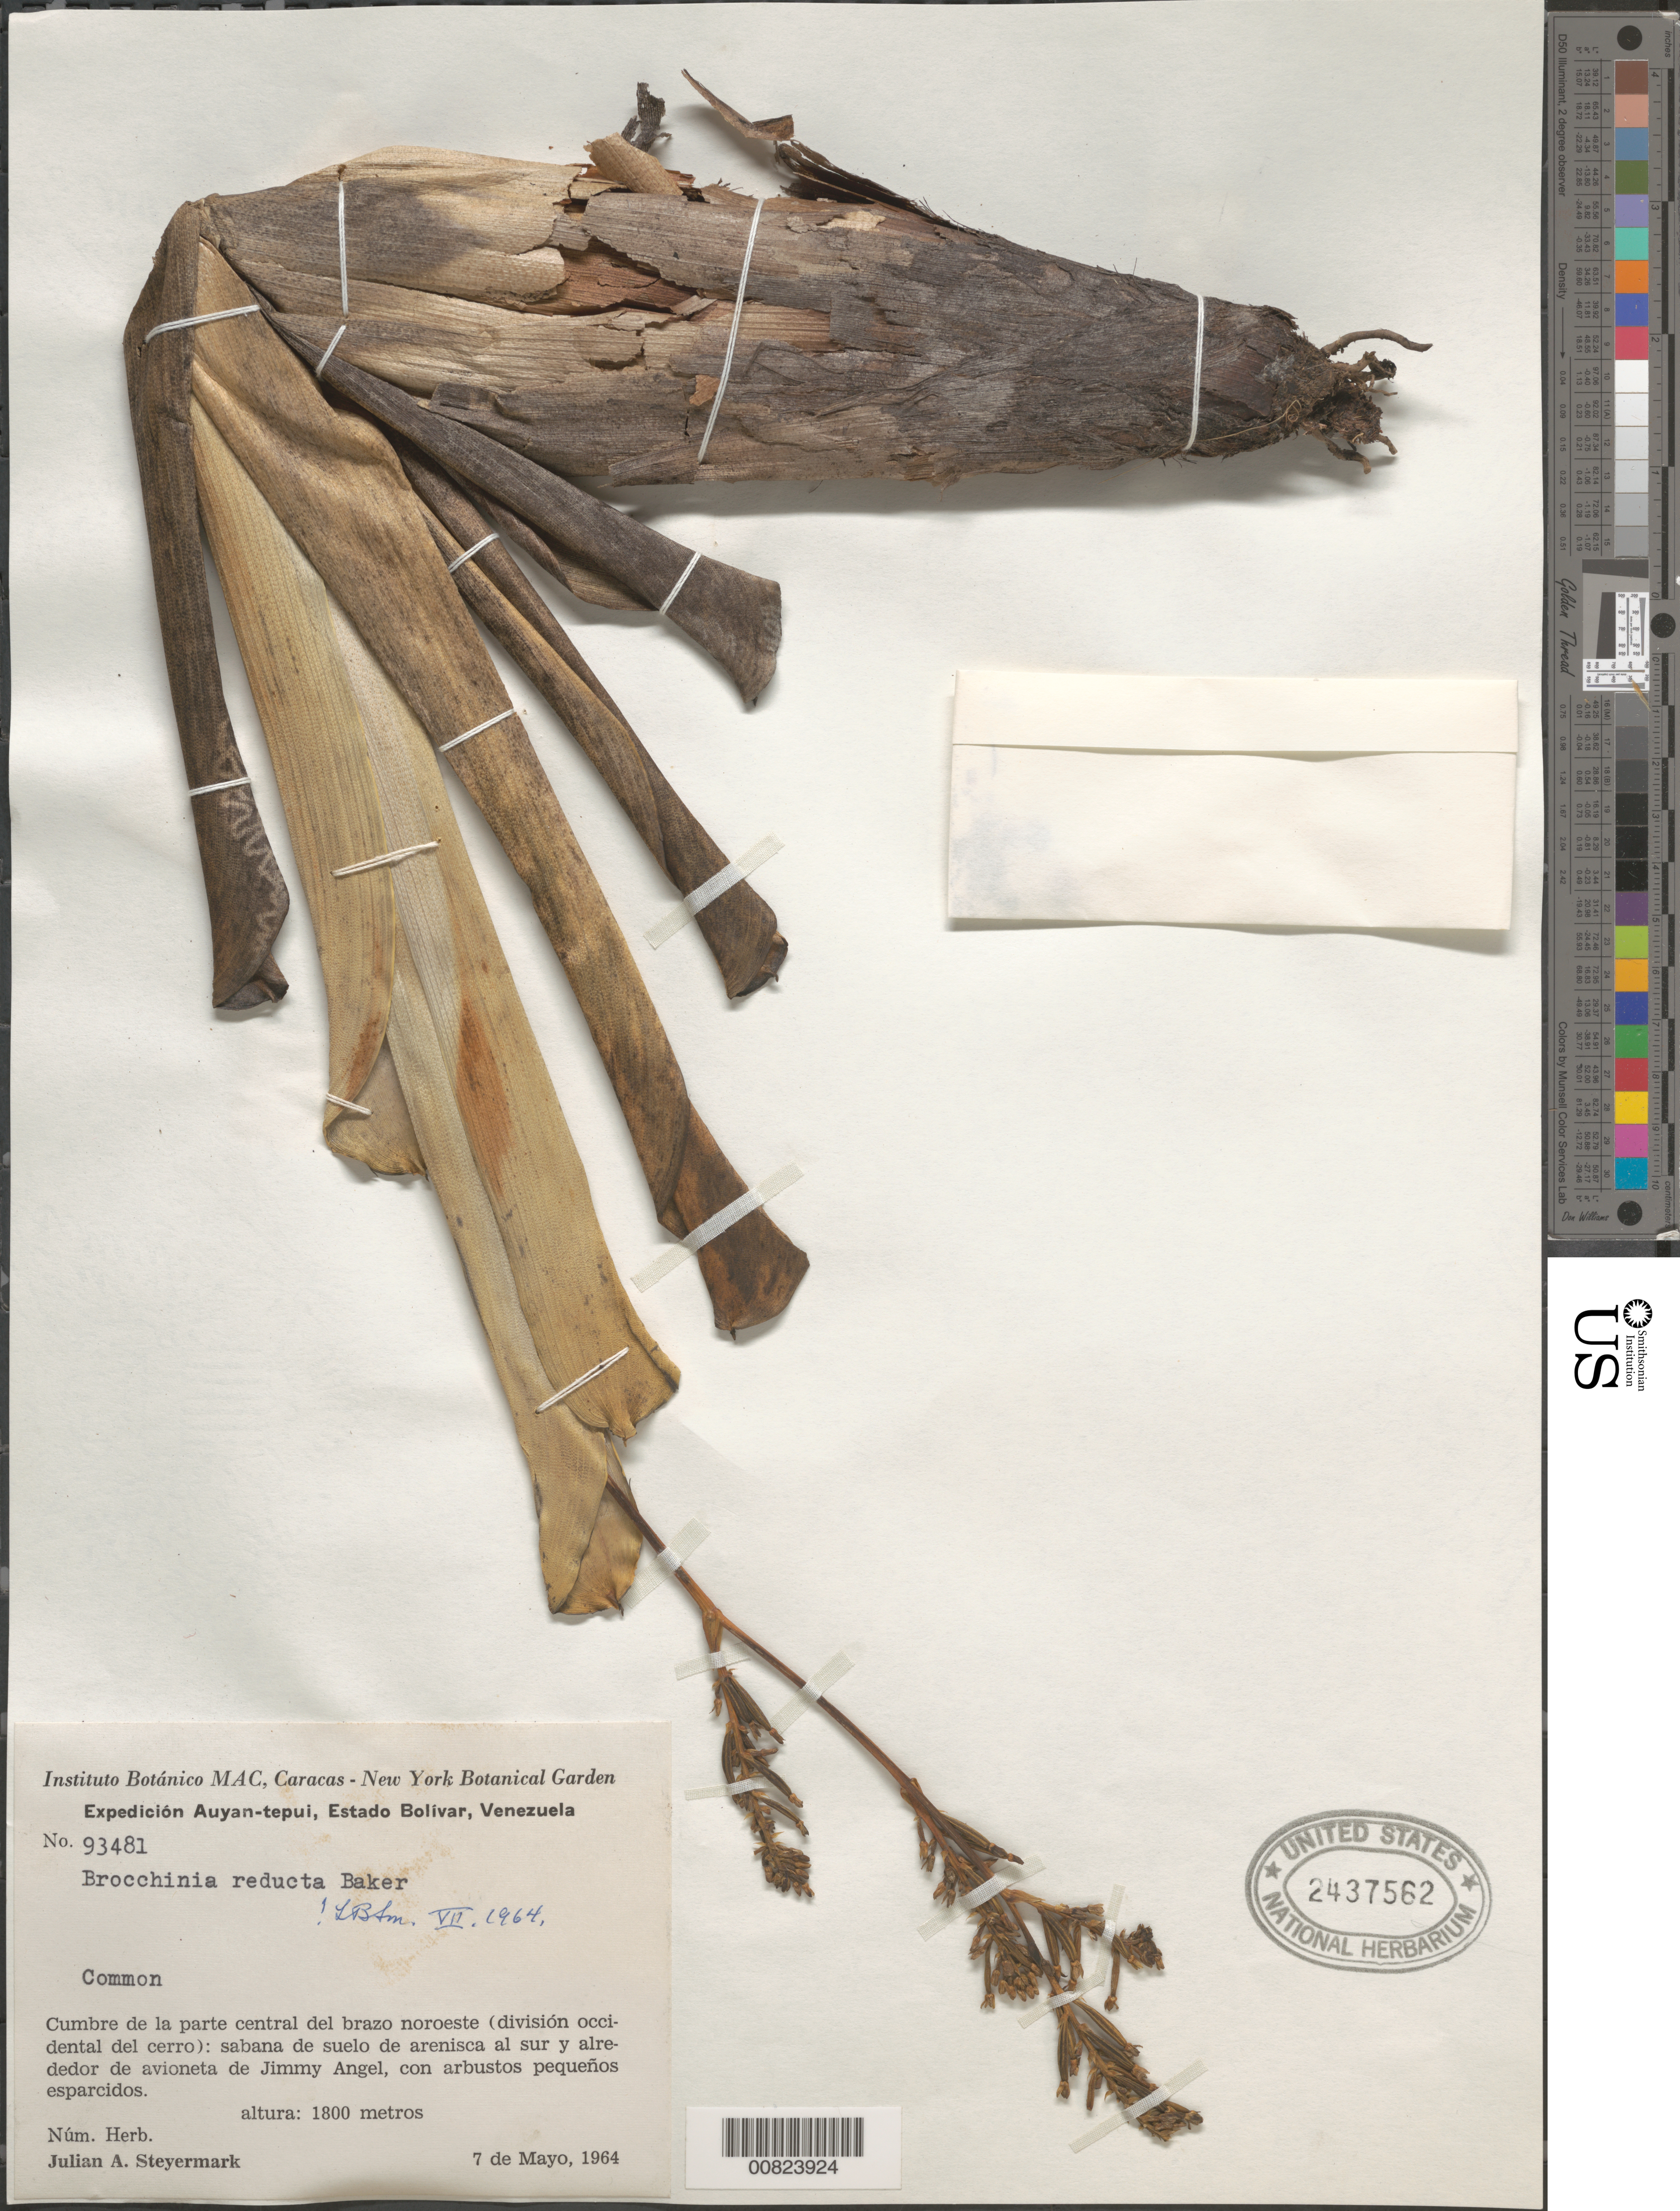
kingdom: Plantae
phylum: Tracheophyta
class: Liliopsida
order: Poales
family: Bromeliaceae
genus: Brocchinia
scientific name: Brocchinia reducta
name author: Baker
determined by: Smith, Lyman B., (US), NMNH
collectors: J. Steyermark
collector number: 93481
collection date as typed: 7-May-64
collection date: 1964-05-07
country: Venezuela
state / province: Bolívar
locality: Auyan-tepuí, cumbre de la parte central del brazo noroeste (div. occidental del cerro), alrededor de avioneta Jimmy Angel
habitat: Sabana de suelo de arenisca con arbustos pequeños esparcidos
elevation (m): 1800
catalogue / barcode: US 2437562